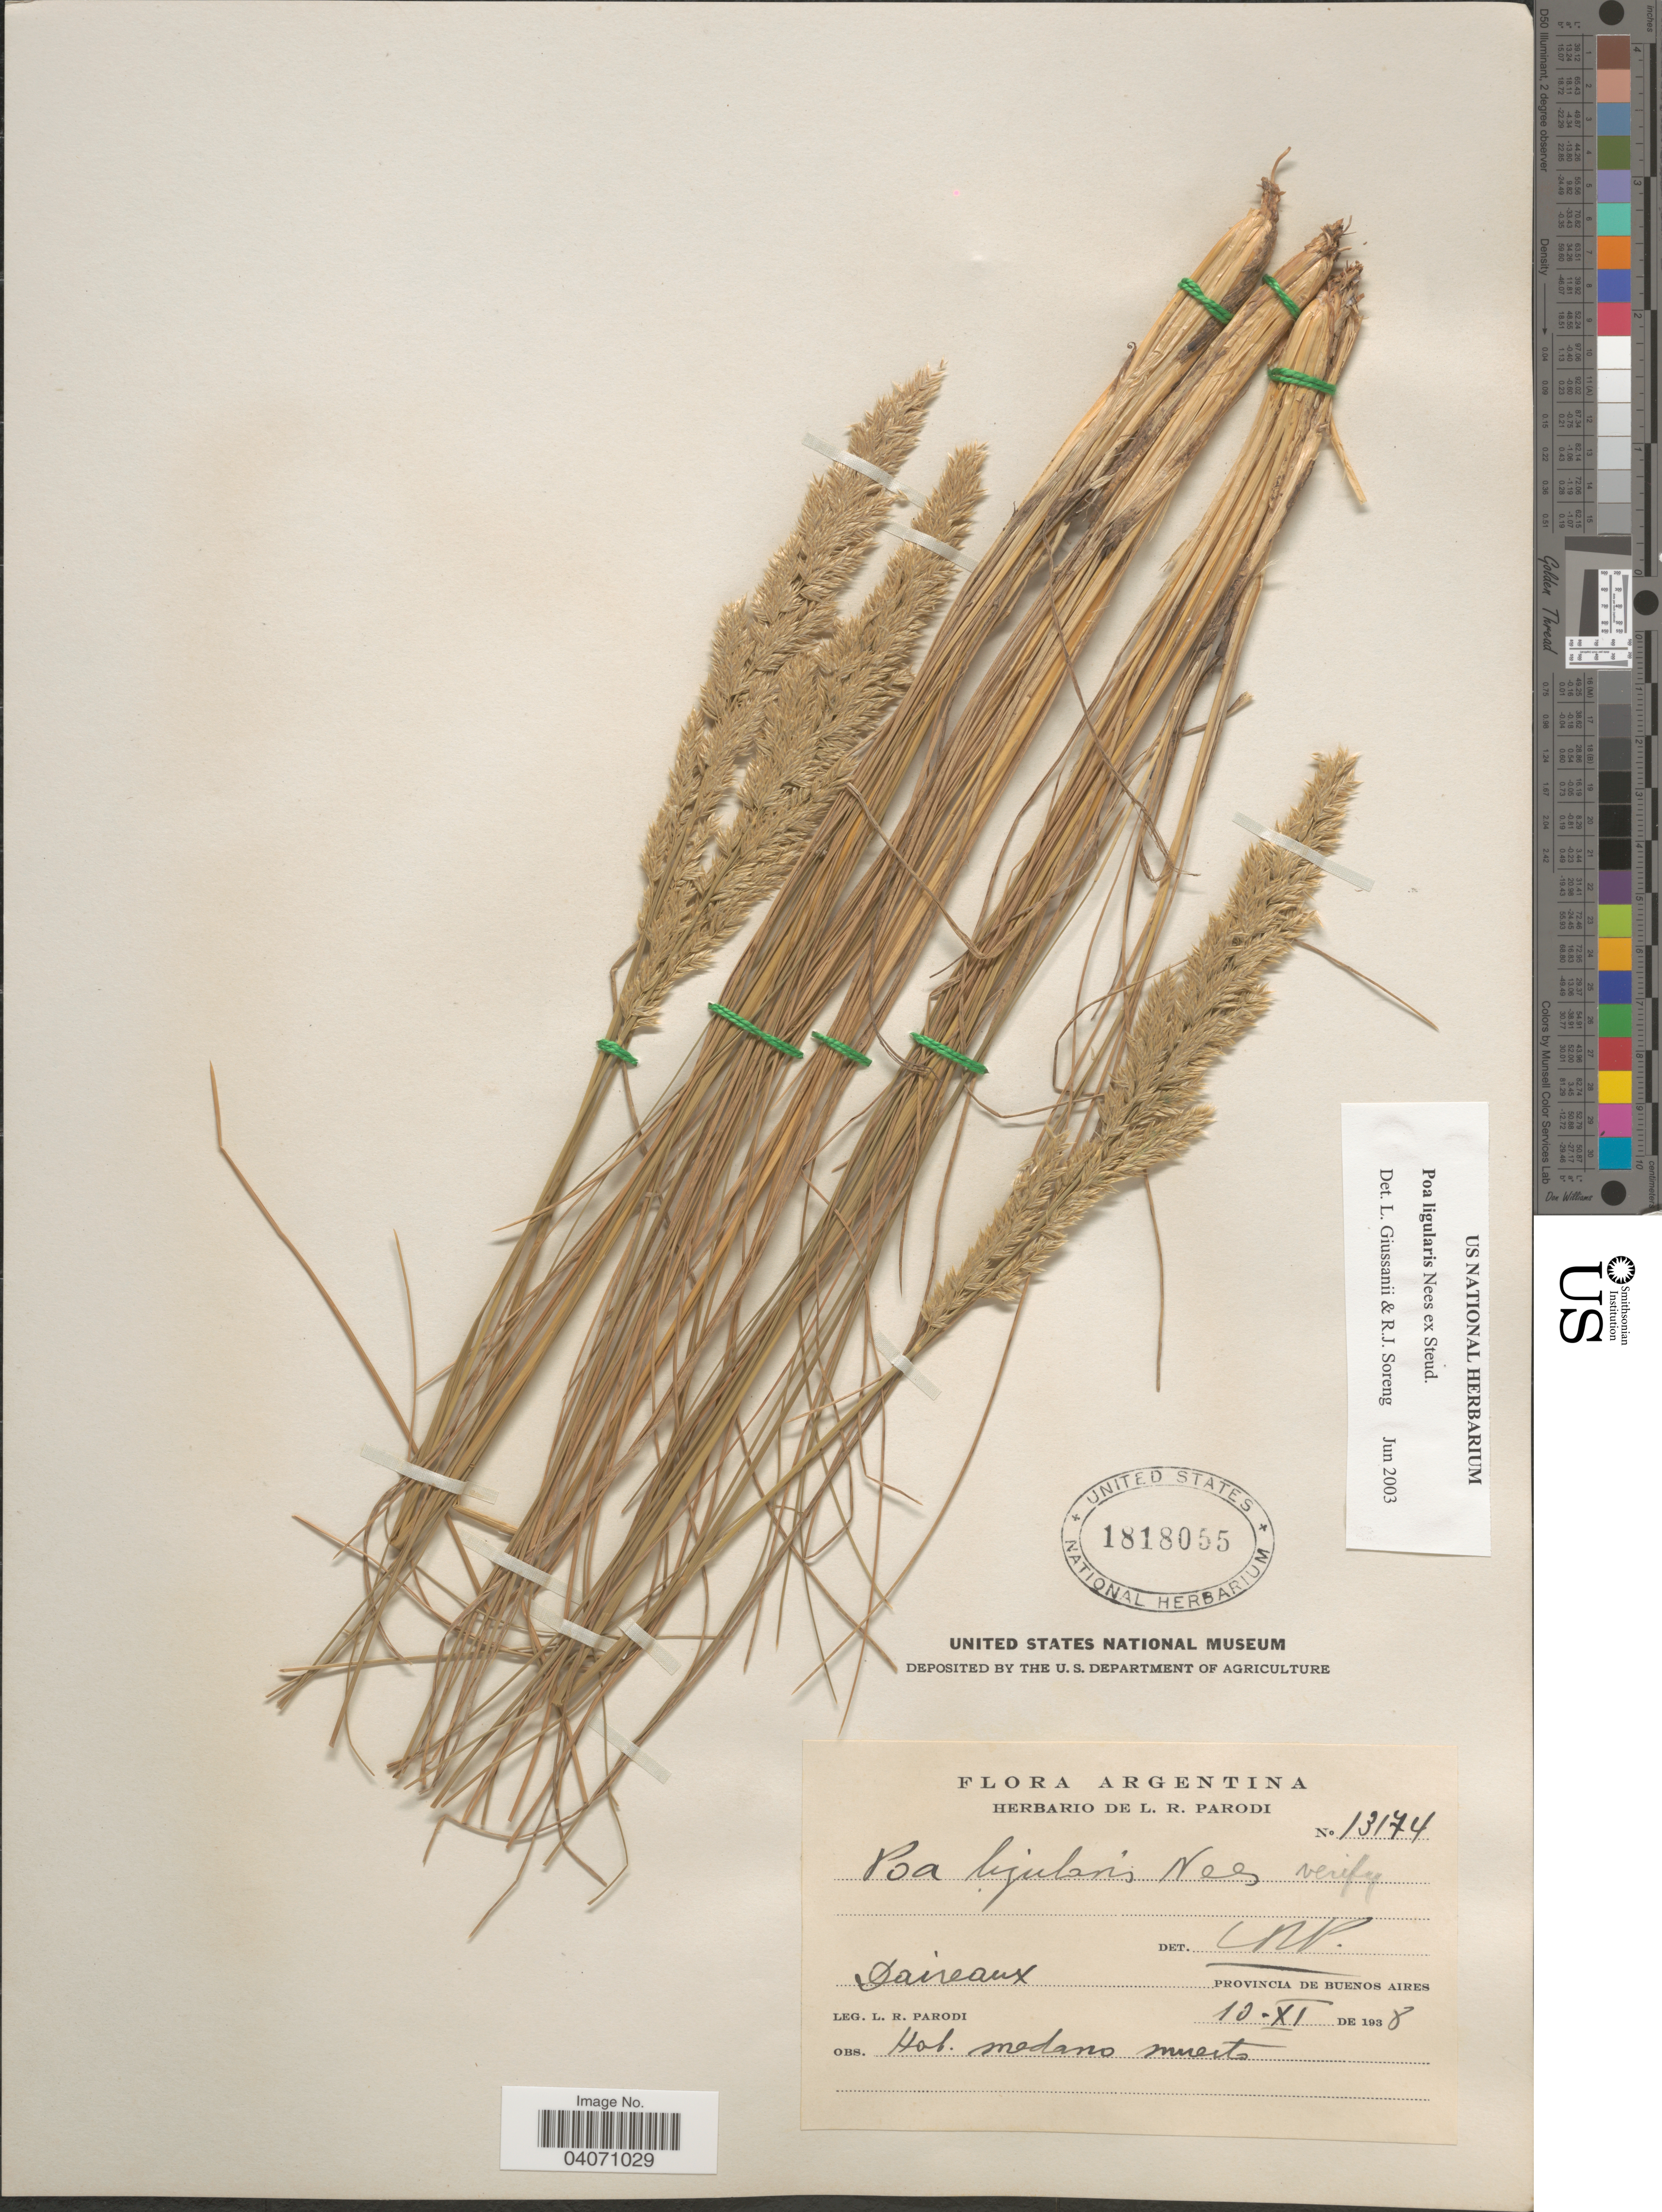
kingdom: Plantae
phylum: Tracheophyta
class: Liliopsida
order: Poales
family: Poaceae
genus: Poa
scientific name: Poa ligularis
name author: Nees ex Steud.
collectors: L. R. Parodi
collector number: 13174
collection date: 1938-11-10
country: Argentina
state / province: Buenos Aires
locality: Daireaux.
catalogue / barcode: US 1818055